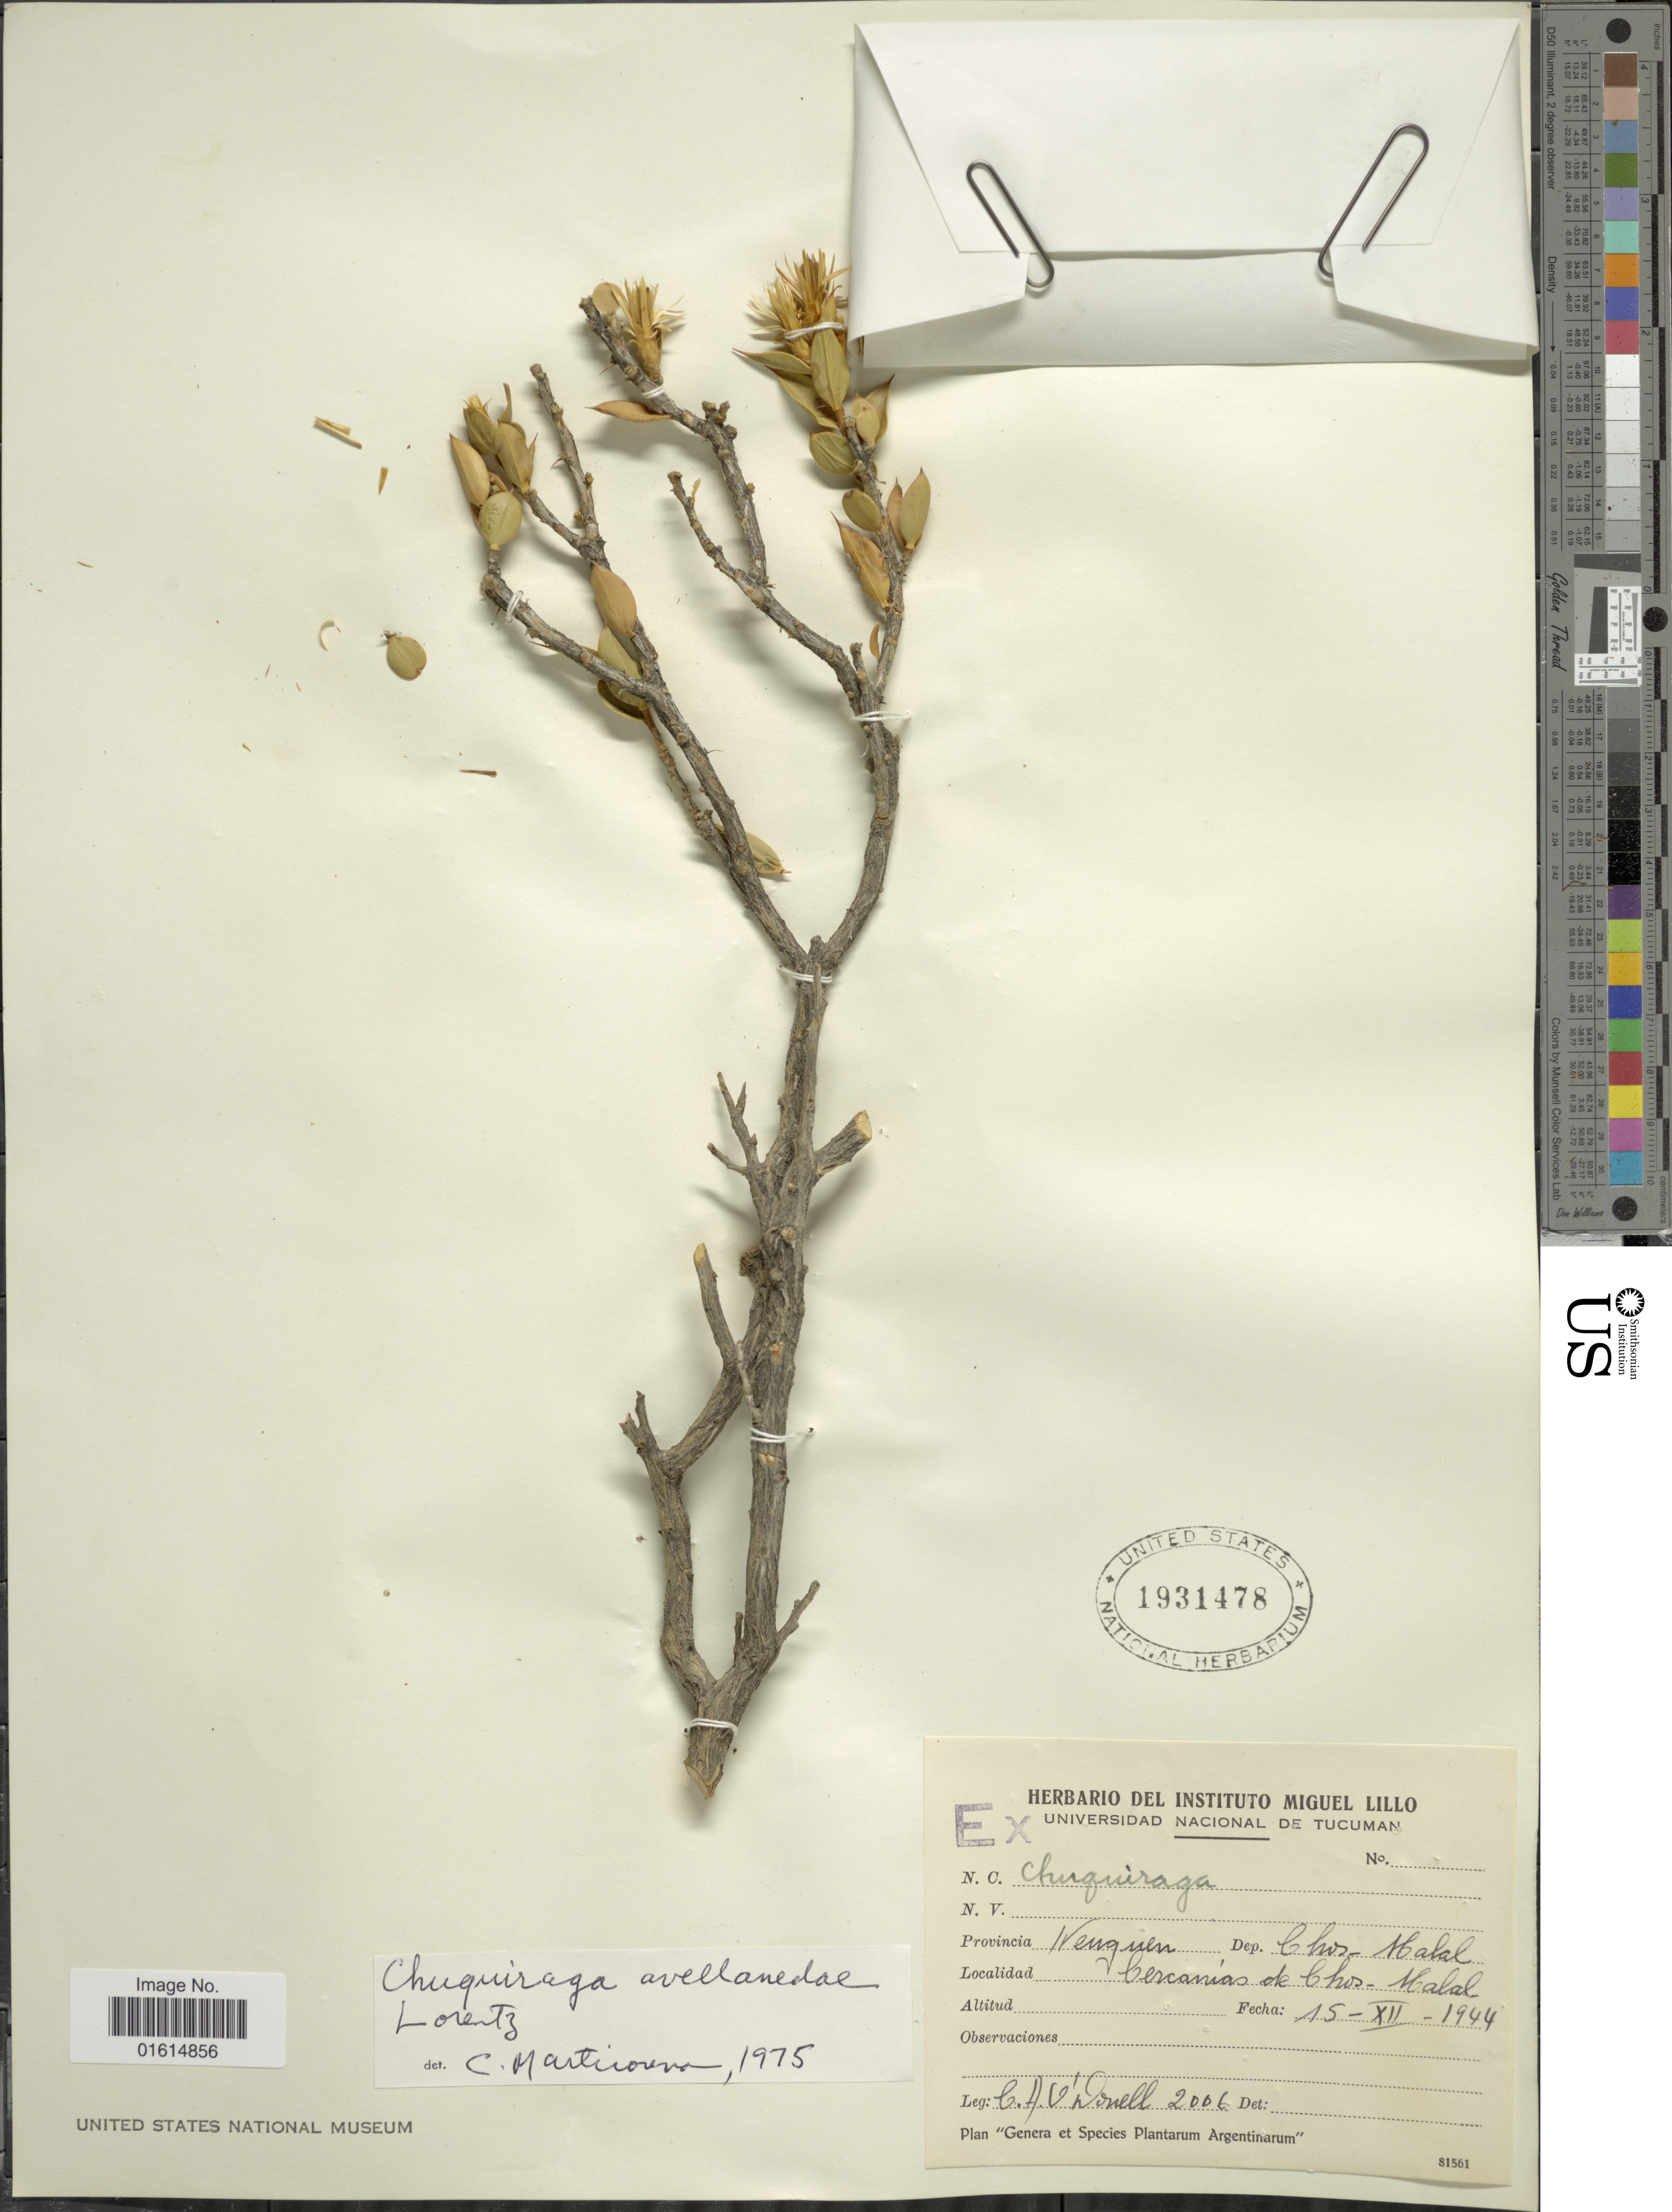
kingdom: Plantae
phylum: Tracheophyta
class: Magnoliopsida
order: Asterales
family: Asteraceae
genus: Chuquiraga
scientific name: Chuquiraga avellanedae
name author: Lorentz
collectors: C. A. O'Donell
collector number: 2006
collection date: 1944-12-15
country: Argentina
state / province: Neuquen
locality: Provincia Neuquen, Dep. Chos-Halal, Cercanias de Chos-Halal [interpreted]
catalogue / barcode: US 1931478